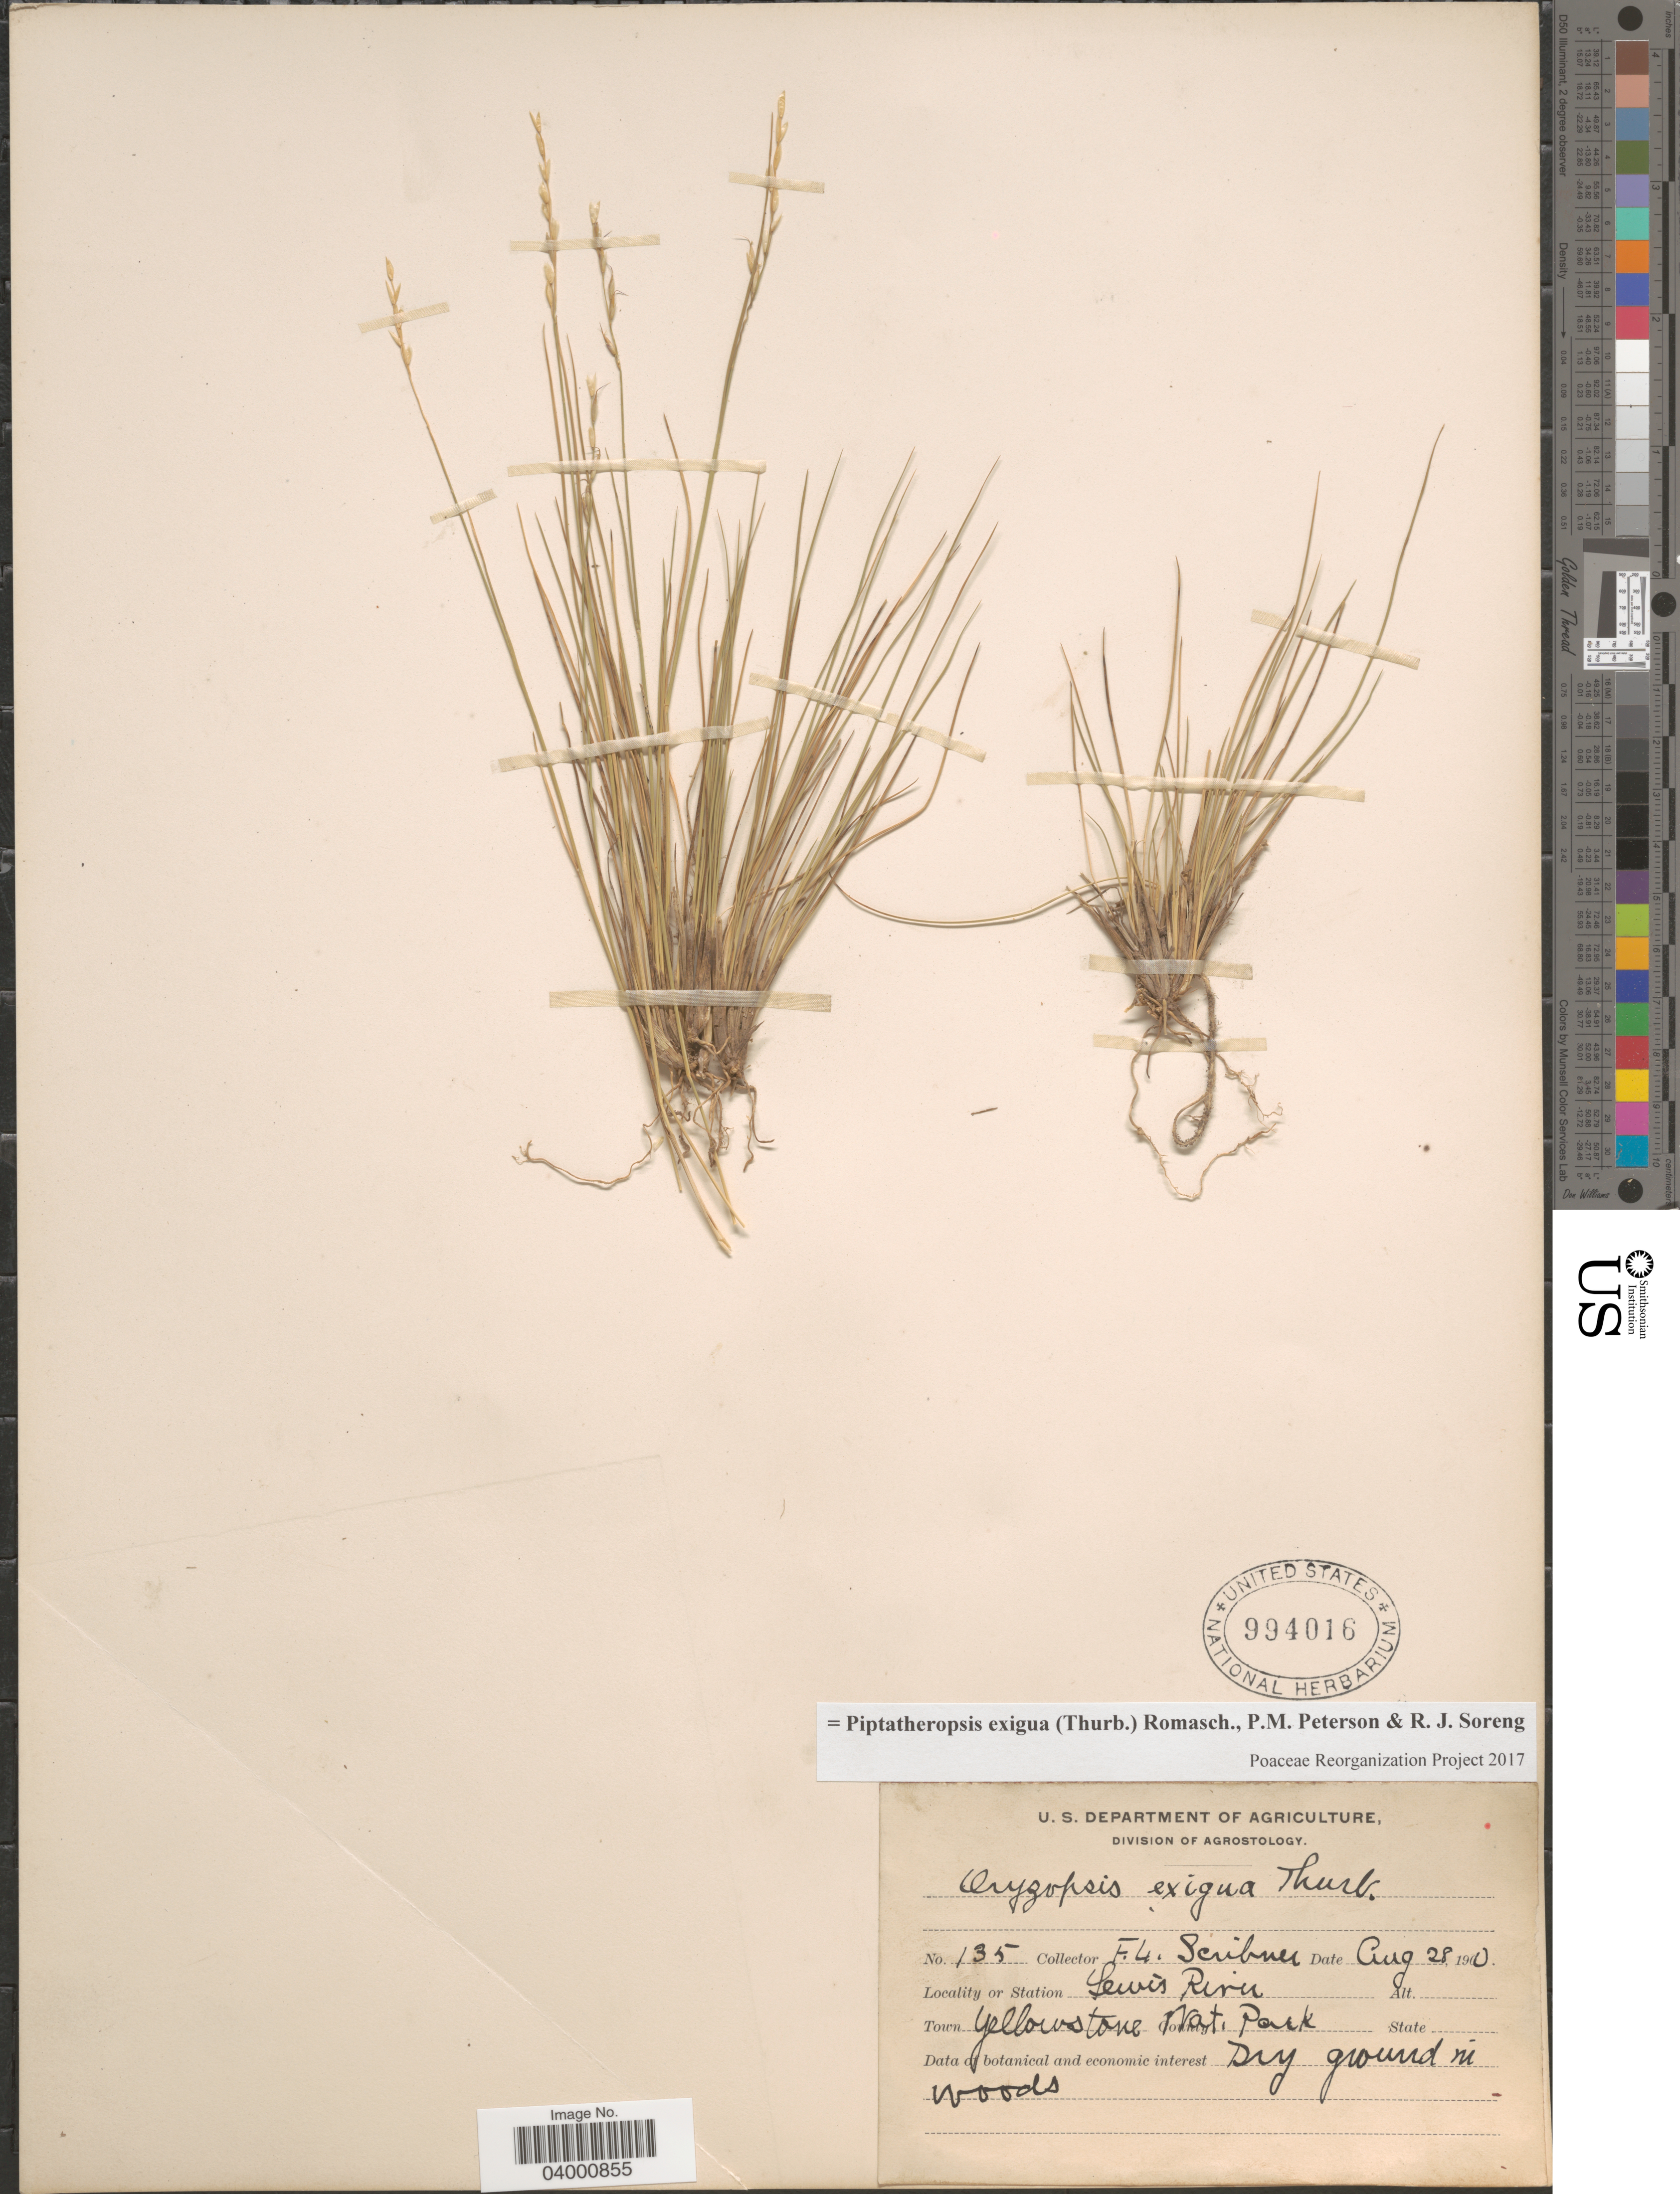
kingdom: Plantae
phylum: Tracheophyta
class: Liliopsida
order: Poales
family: Poaceae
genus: Piptatheropsis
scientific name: Piptatheropsis exigua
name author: (Thurb.) Romasch. et al.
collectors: F. L. Scribner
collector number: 135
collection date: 1900-08-28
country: United States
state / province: Wyoming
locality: Lewis River. Yellowstone Nat. Park.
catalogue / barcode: US 994016